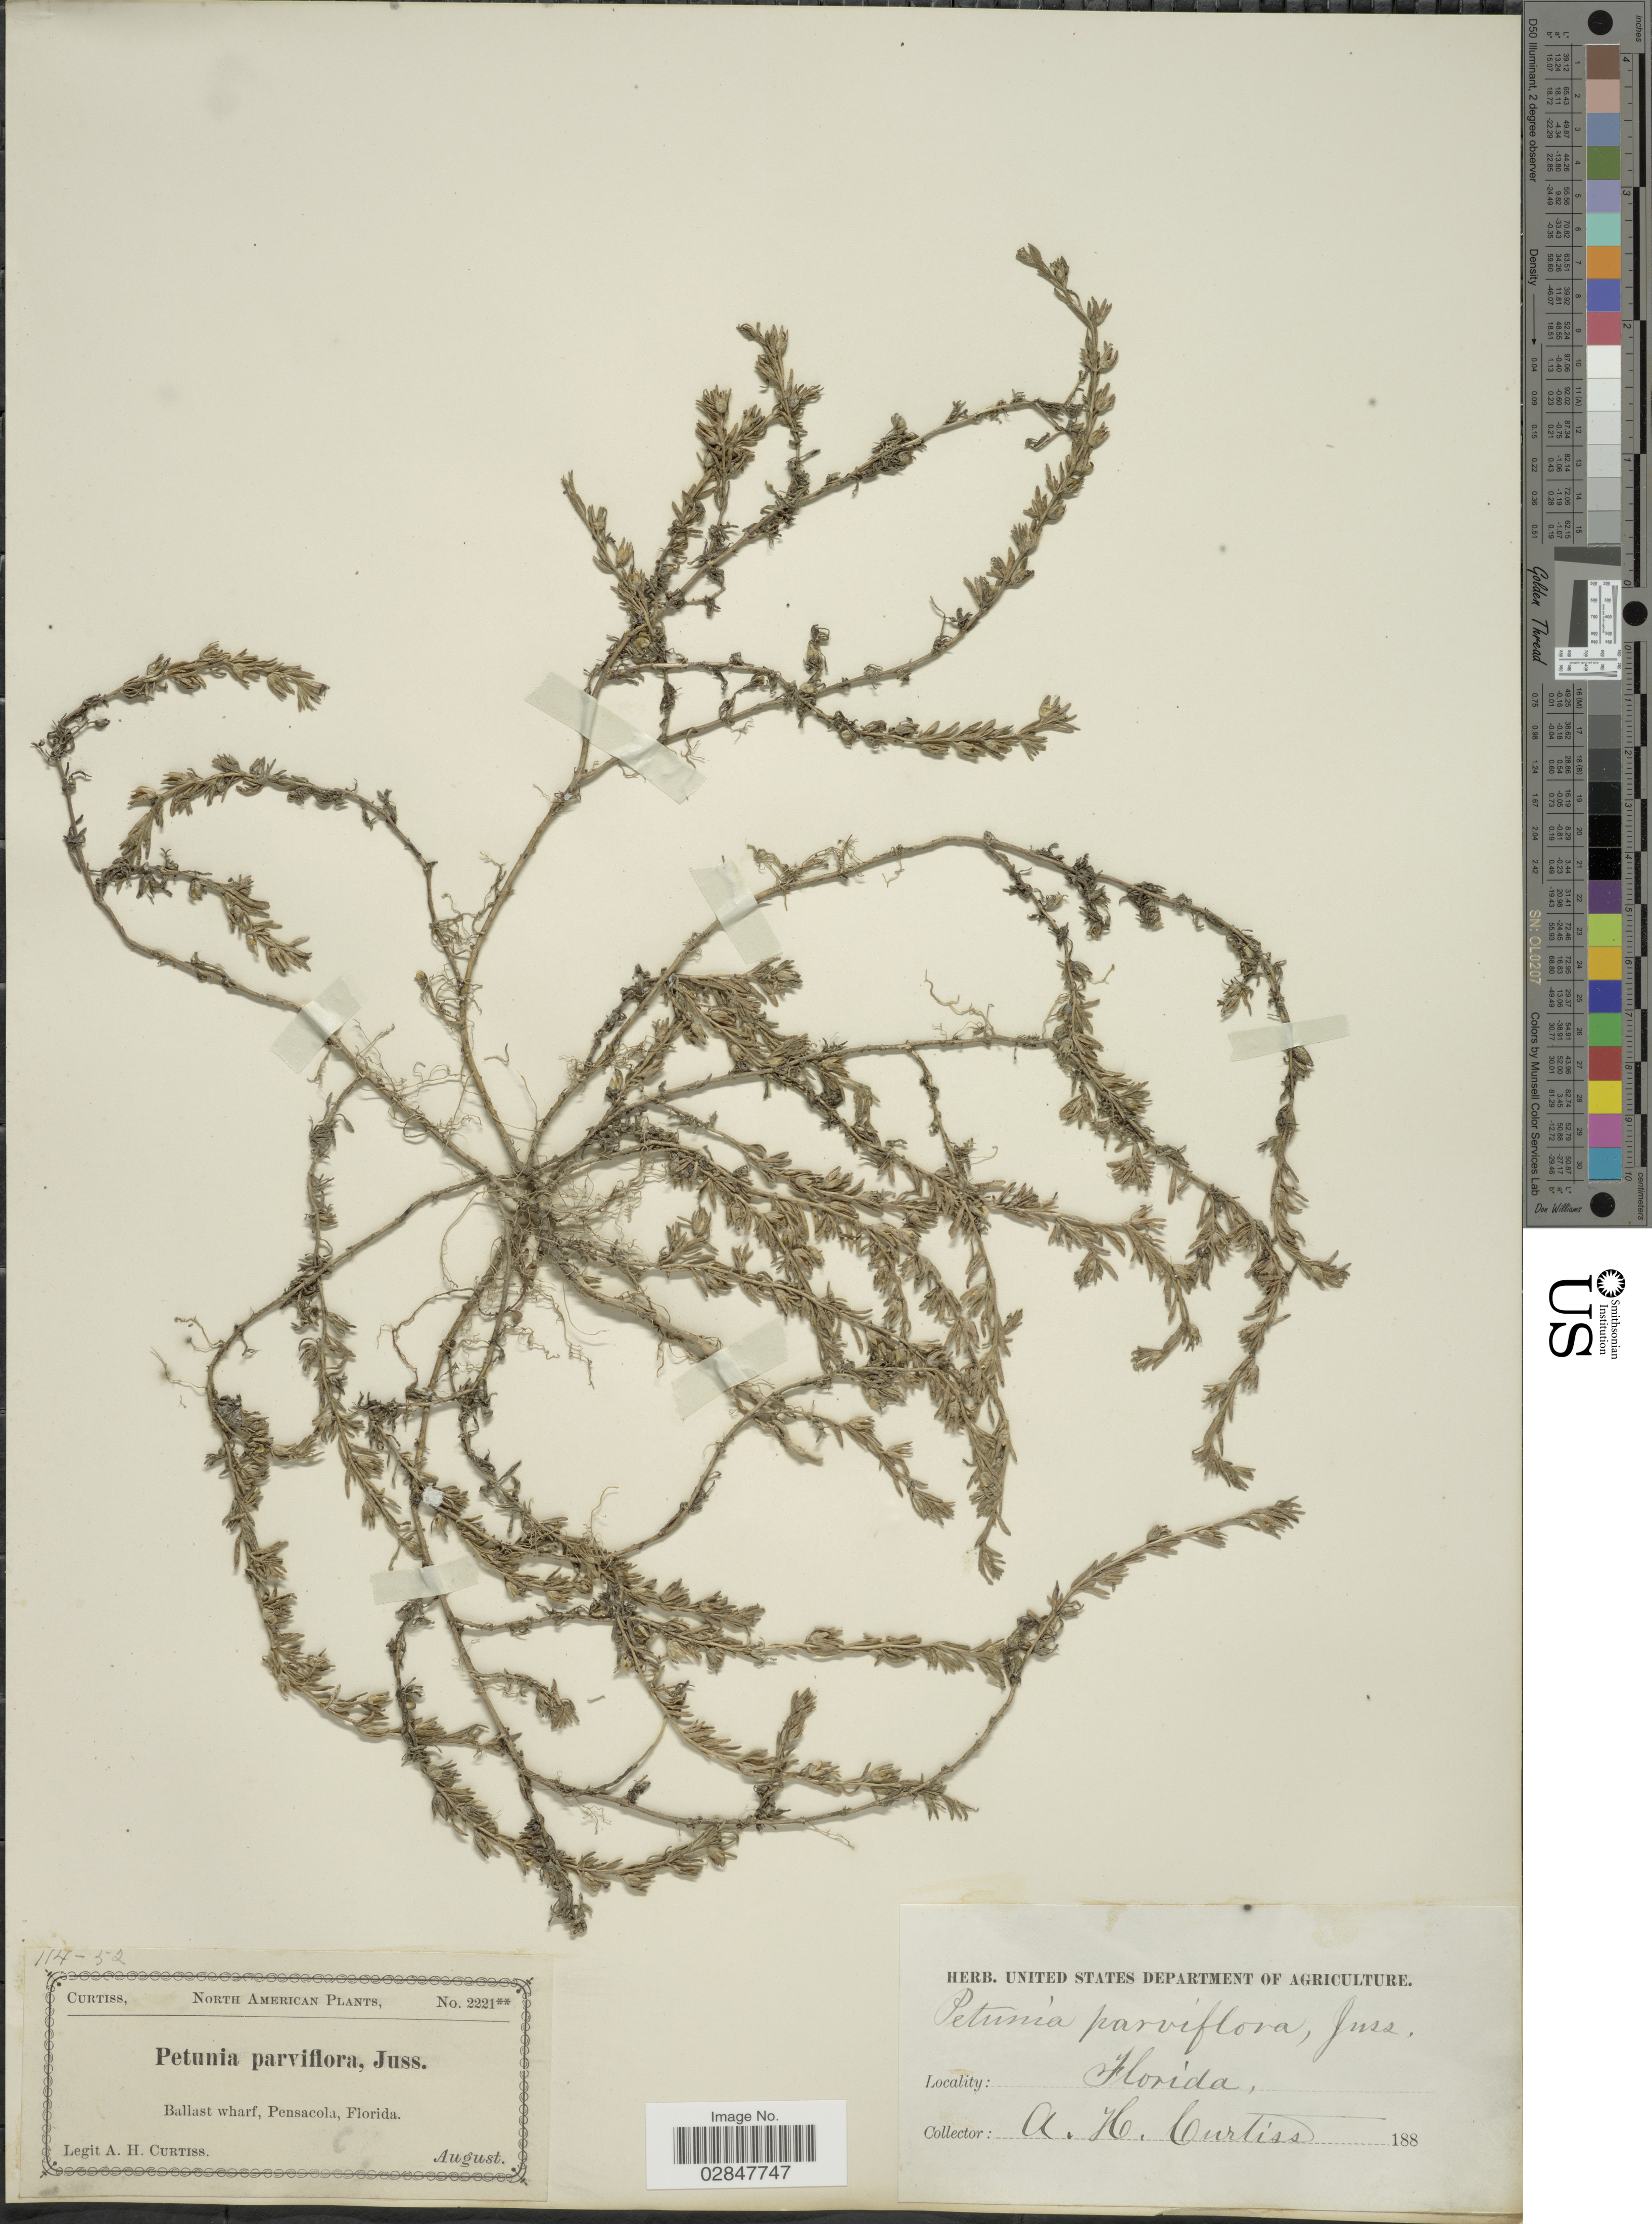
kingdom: Plantae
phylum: Tracheophyta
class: Magnoliopsida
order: Solanales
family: Solanaceae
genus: Petunia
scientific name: Petunia parviflora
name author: Juss.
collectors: A. H. Curtiss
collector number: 2221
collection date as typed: August 188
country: United States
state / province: Florida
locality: Ballast wharf, Pensacola.